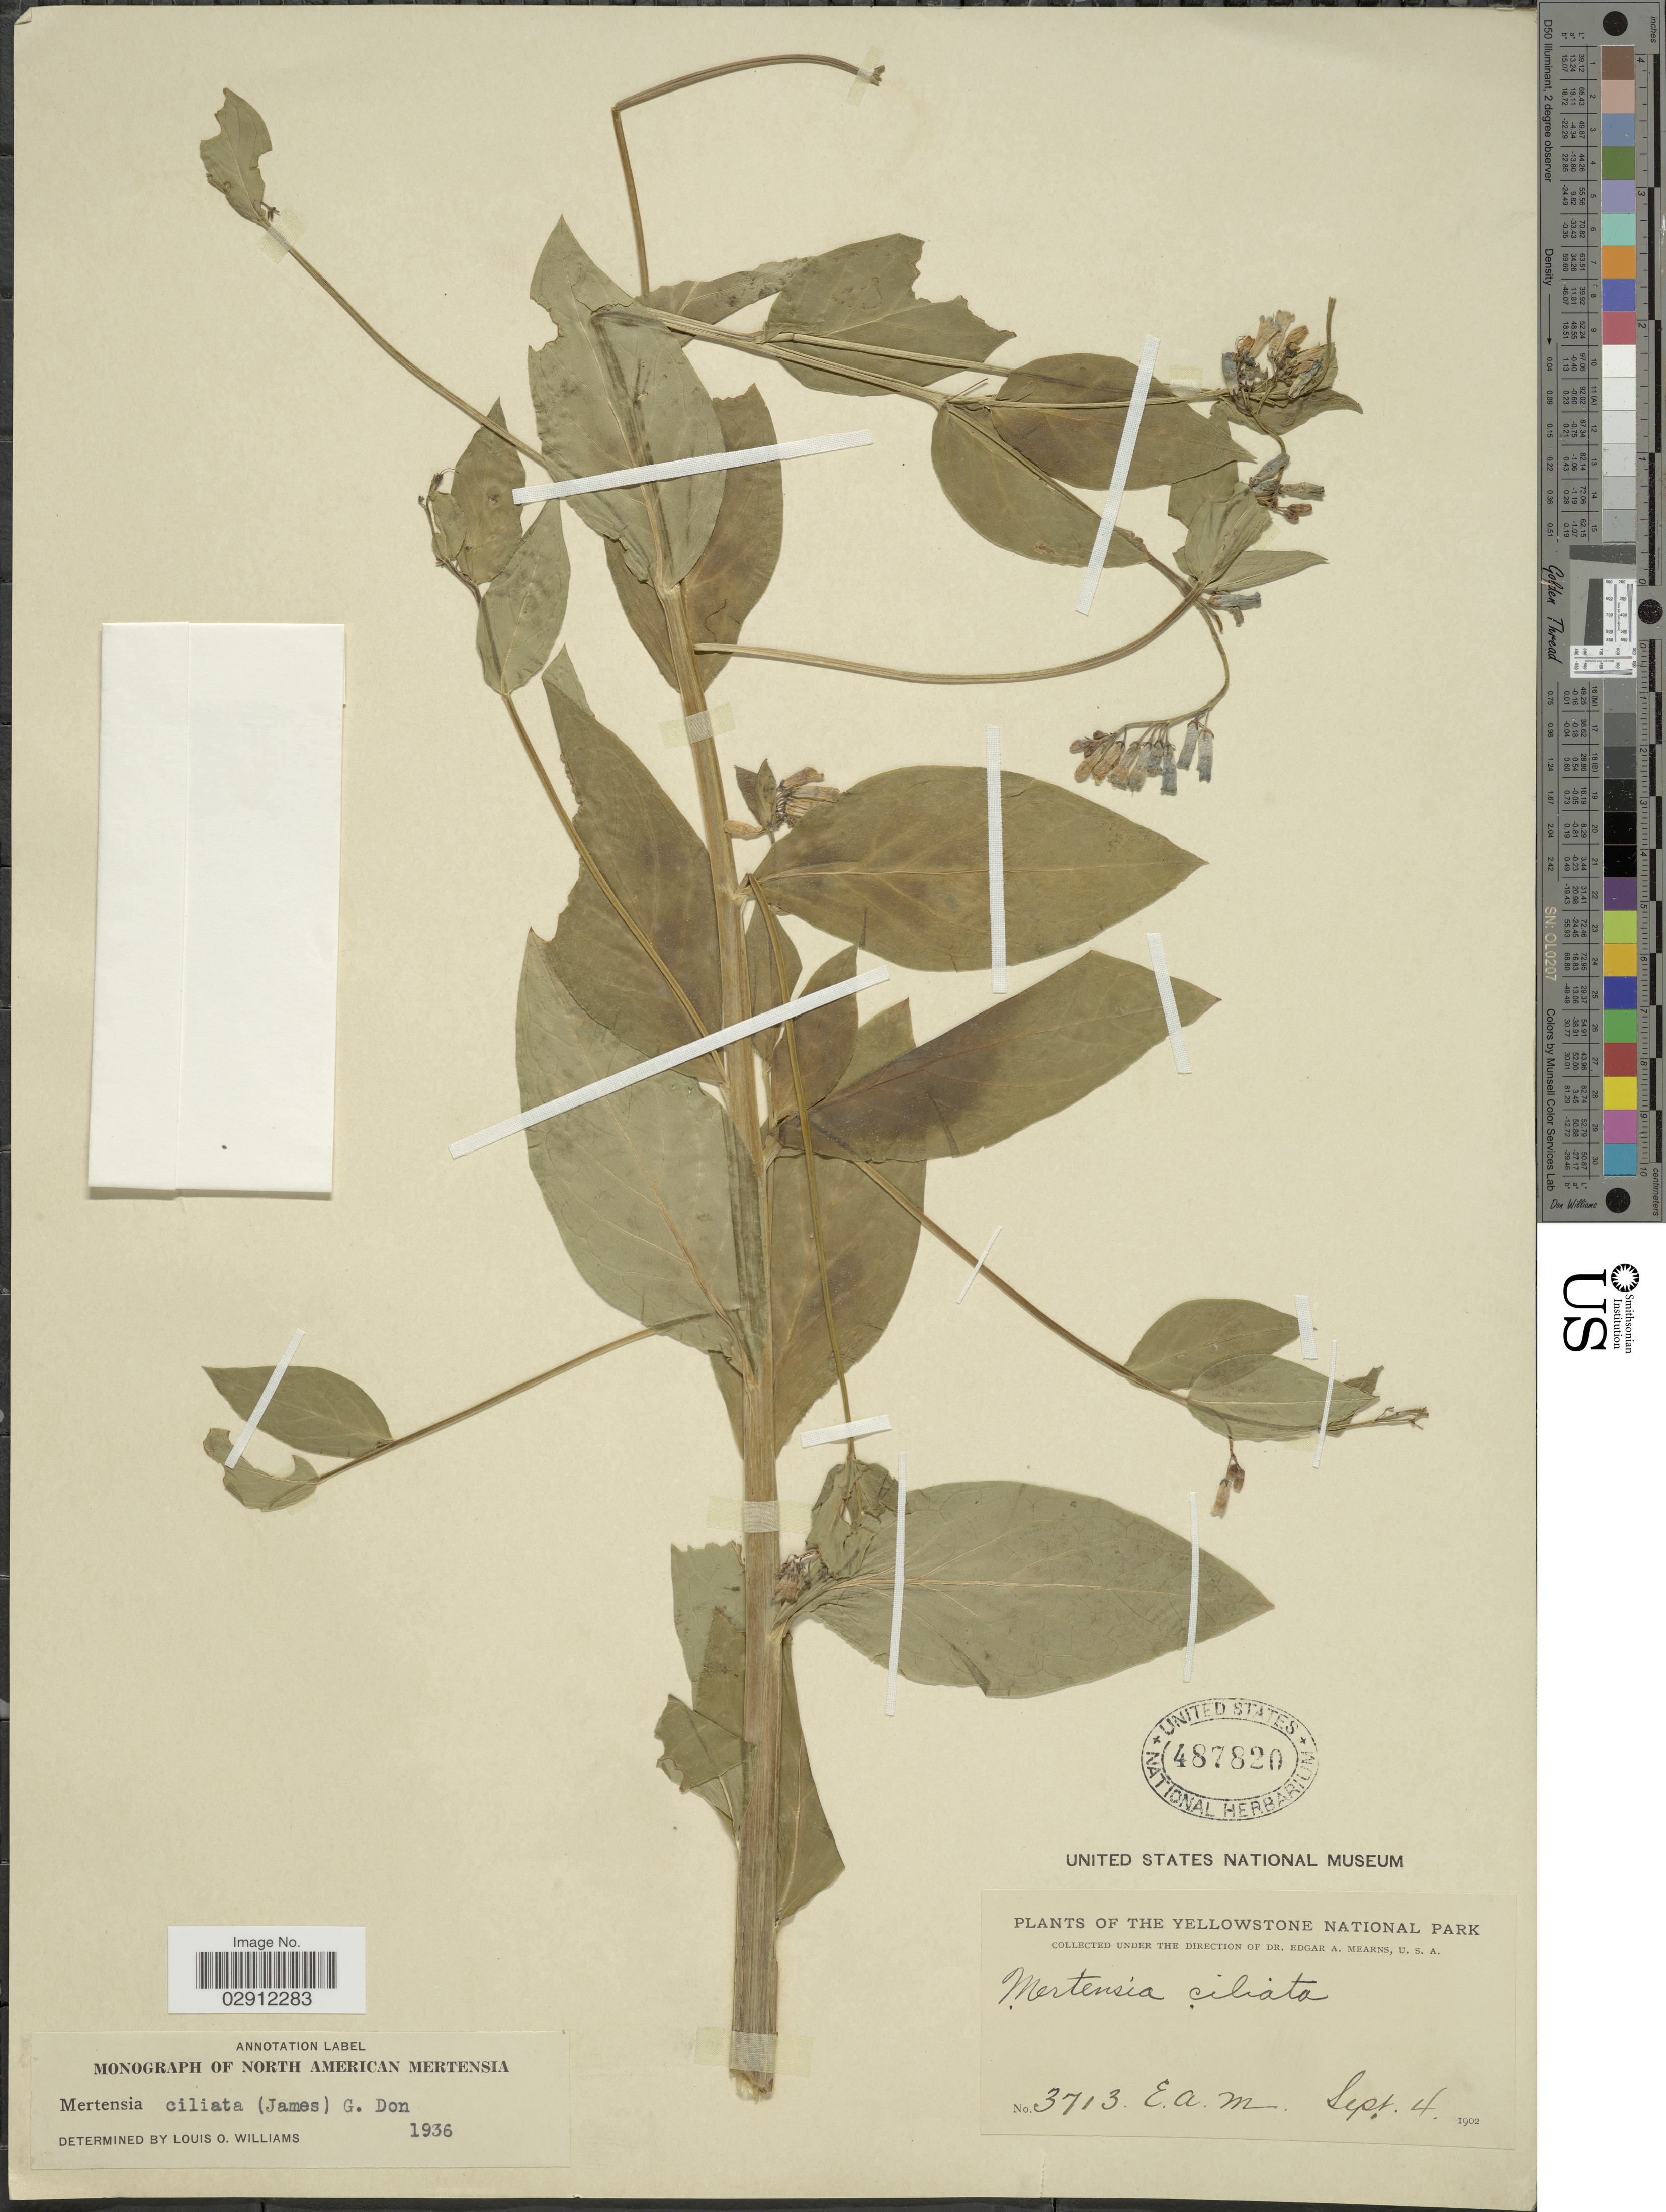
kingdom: Plantae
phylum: Tracheophyta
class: Magnoliopsida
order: Boraginales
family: Boraginaceae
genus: Mertensia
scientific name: Mertensia ciliata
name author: (James) G. Don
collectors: E. A. Mearns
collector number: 3713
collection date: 1902-09-04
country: United States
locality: The Yellowstone National Park.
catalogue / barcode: US 487820